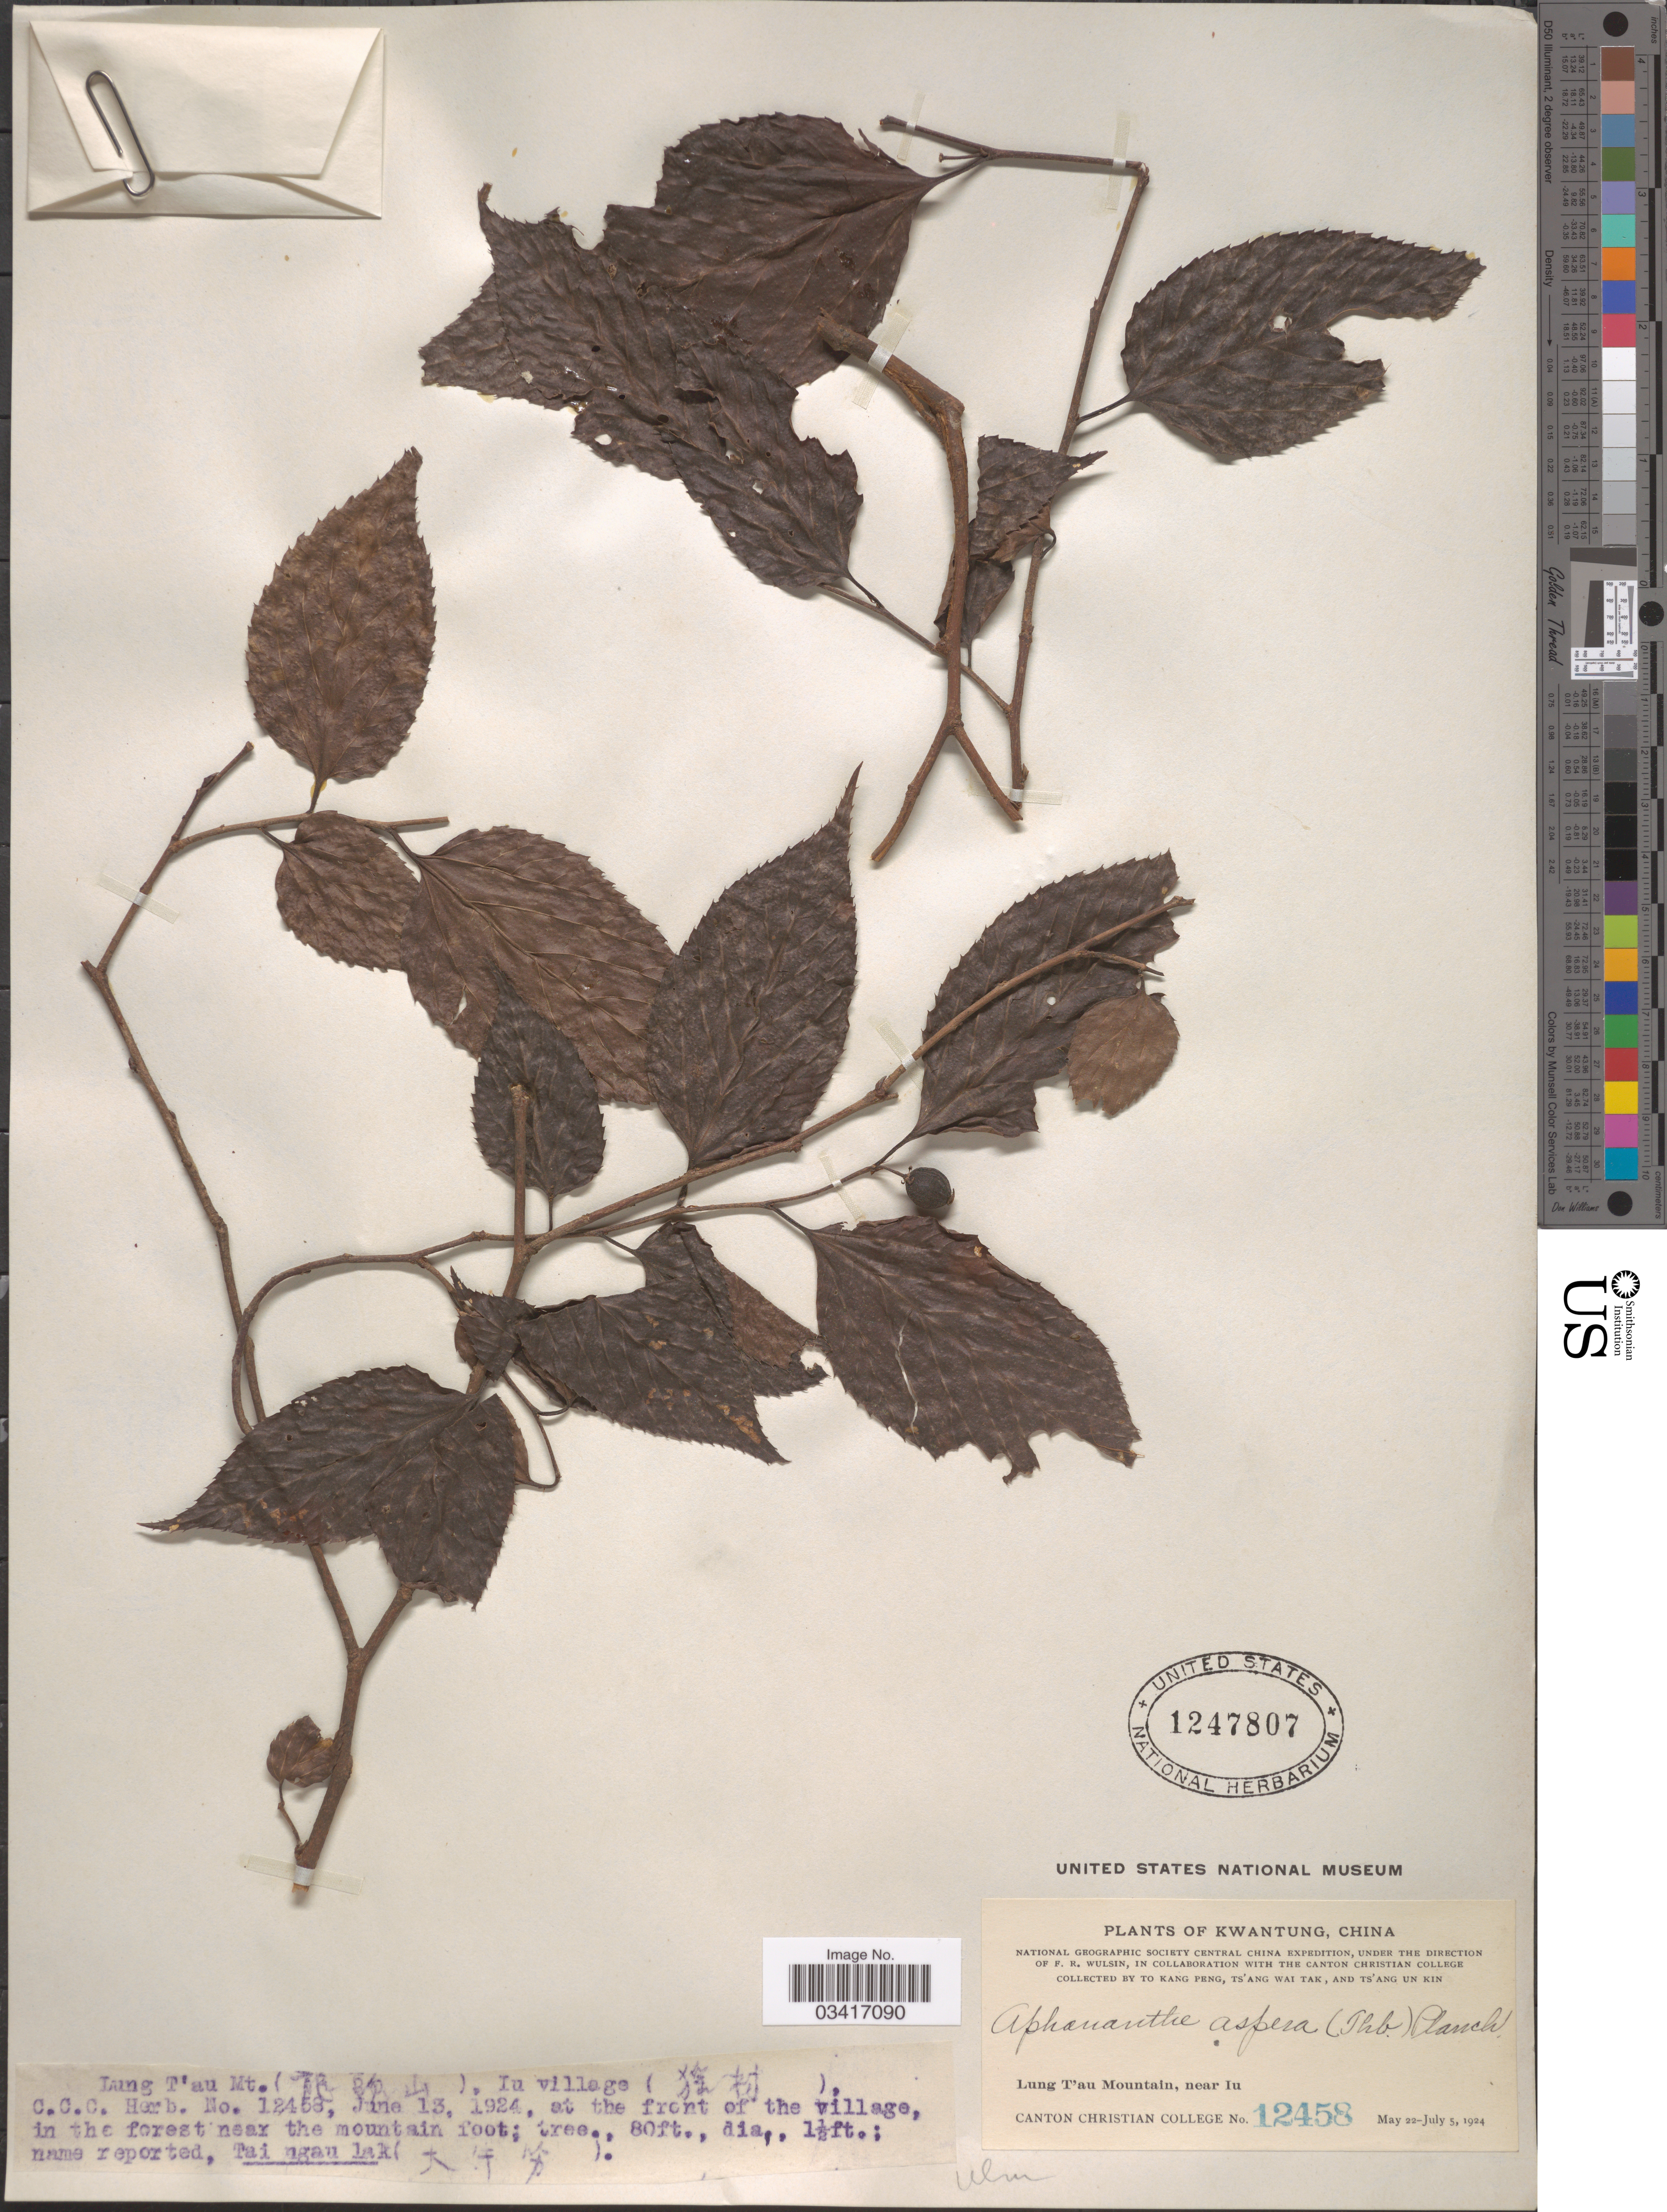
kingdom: Plantae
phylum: Tracheophyta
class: Magnoliopsida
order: Rosales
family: Cannabaceae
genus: Aphananthe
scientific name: Aphananthe aspera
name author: Planch.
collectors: Kang Peng To, W. T. Tsang & Ts' Ang Un Kin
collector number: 12458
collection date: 1924-06-13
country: China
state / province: Guangdong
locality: Kwantung. Lung T'au Mt. (X), Iu village (X). Near Iu. Tai ngau laki (X). [unsure placement]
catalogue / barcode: US 1247807